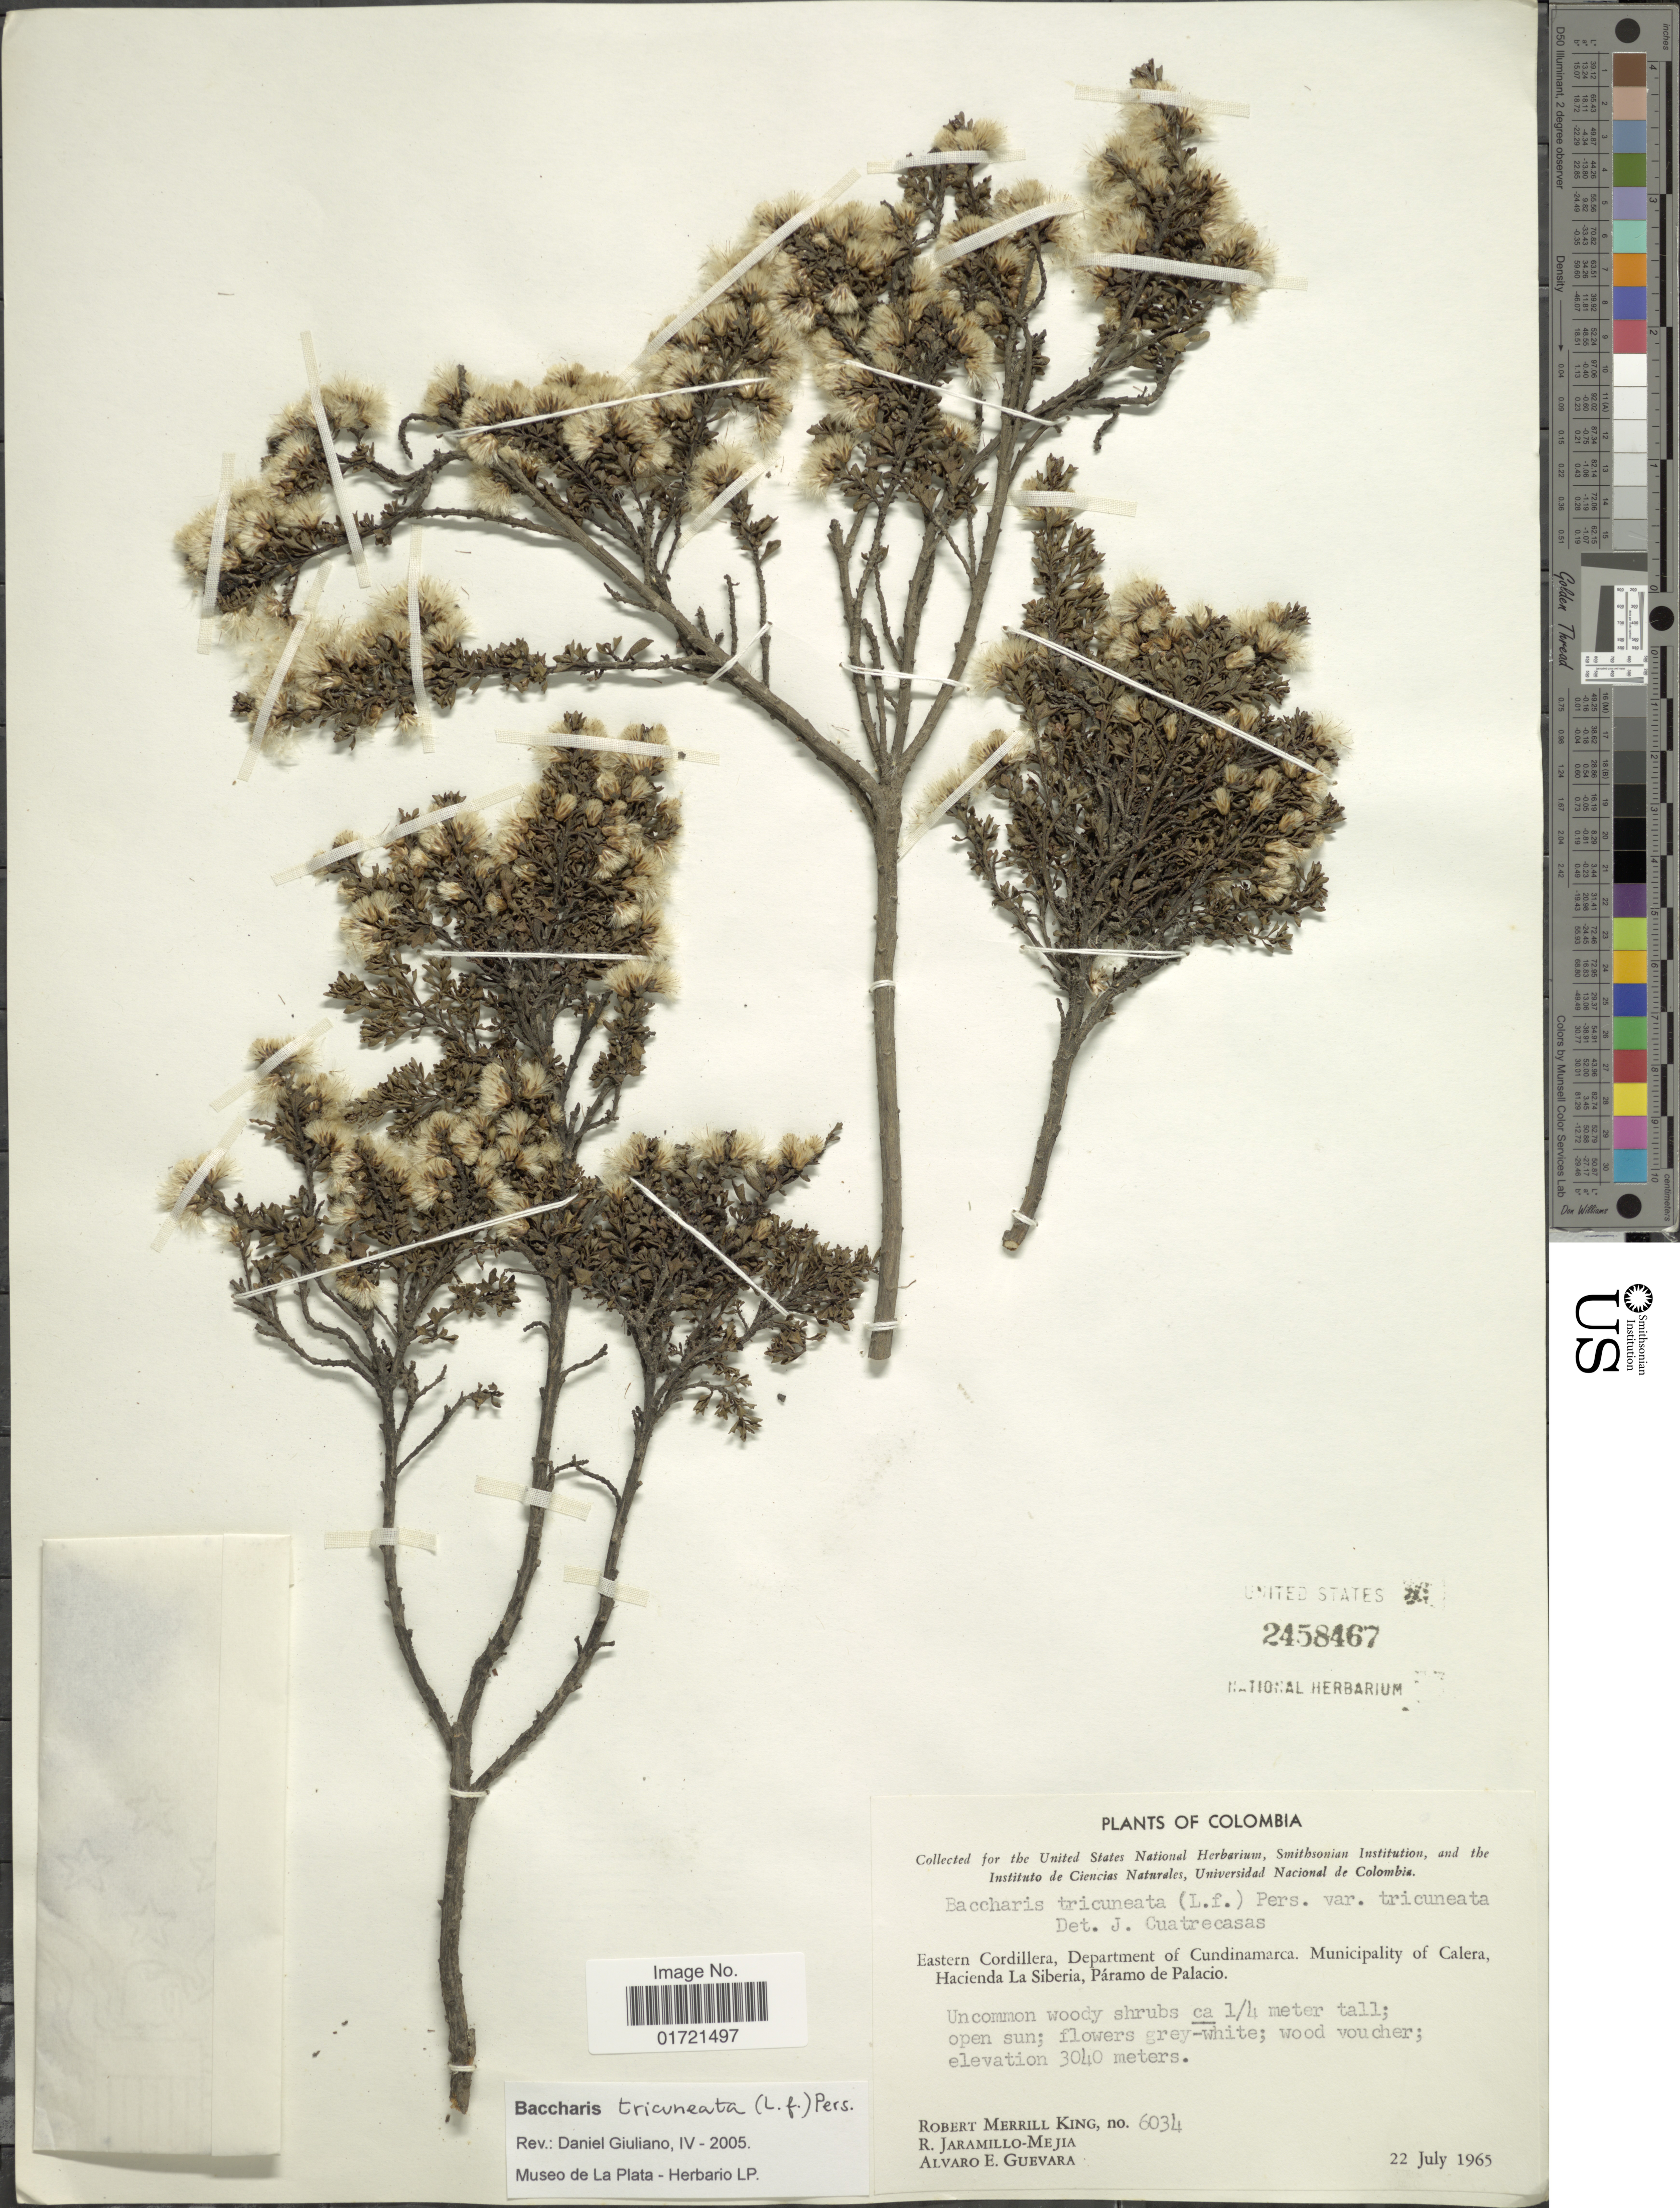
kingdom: Plantae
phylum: Tracheophyta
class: Magnoliopsida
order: Asterales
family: Asteraceae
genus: Baccharis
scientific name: Baccharis tricuneata f. tricuneata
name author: (L. f.) Pers.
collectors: R. M. King, R. Jaramillo M. & A. E. Guevara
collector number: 6034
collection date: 1965-07-22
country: Colombia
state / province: Cundinamarca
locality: Eastern Cordillera. Muncipality of Calera, Hacienda La Siberia, Paramo de Palacio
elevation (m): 3040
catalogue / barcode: US 2458467